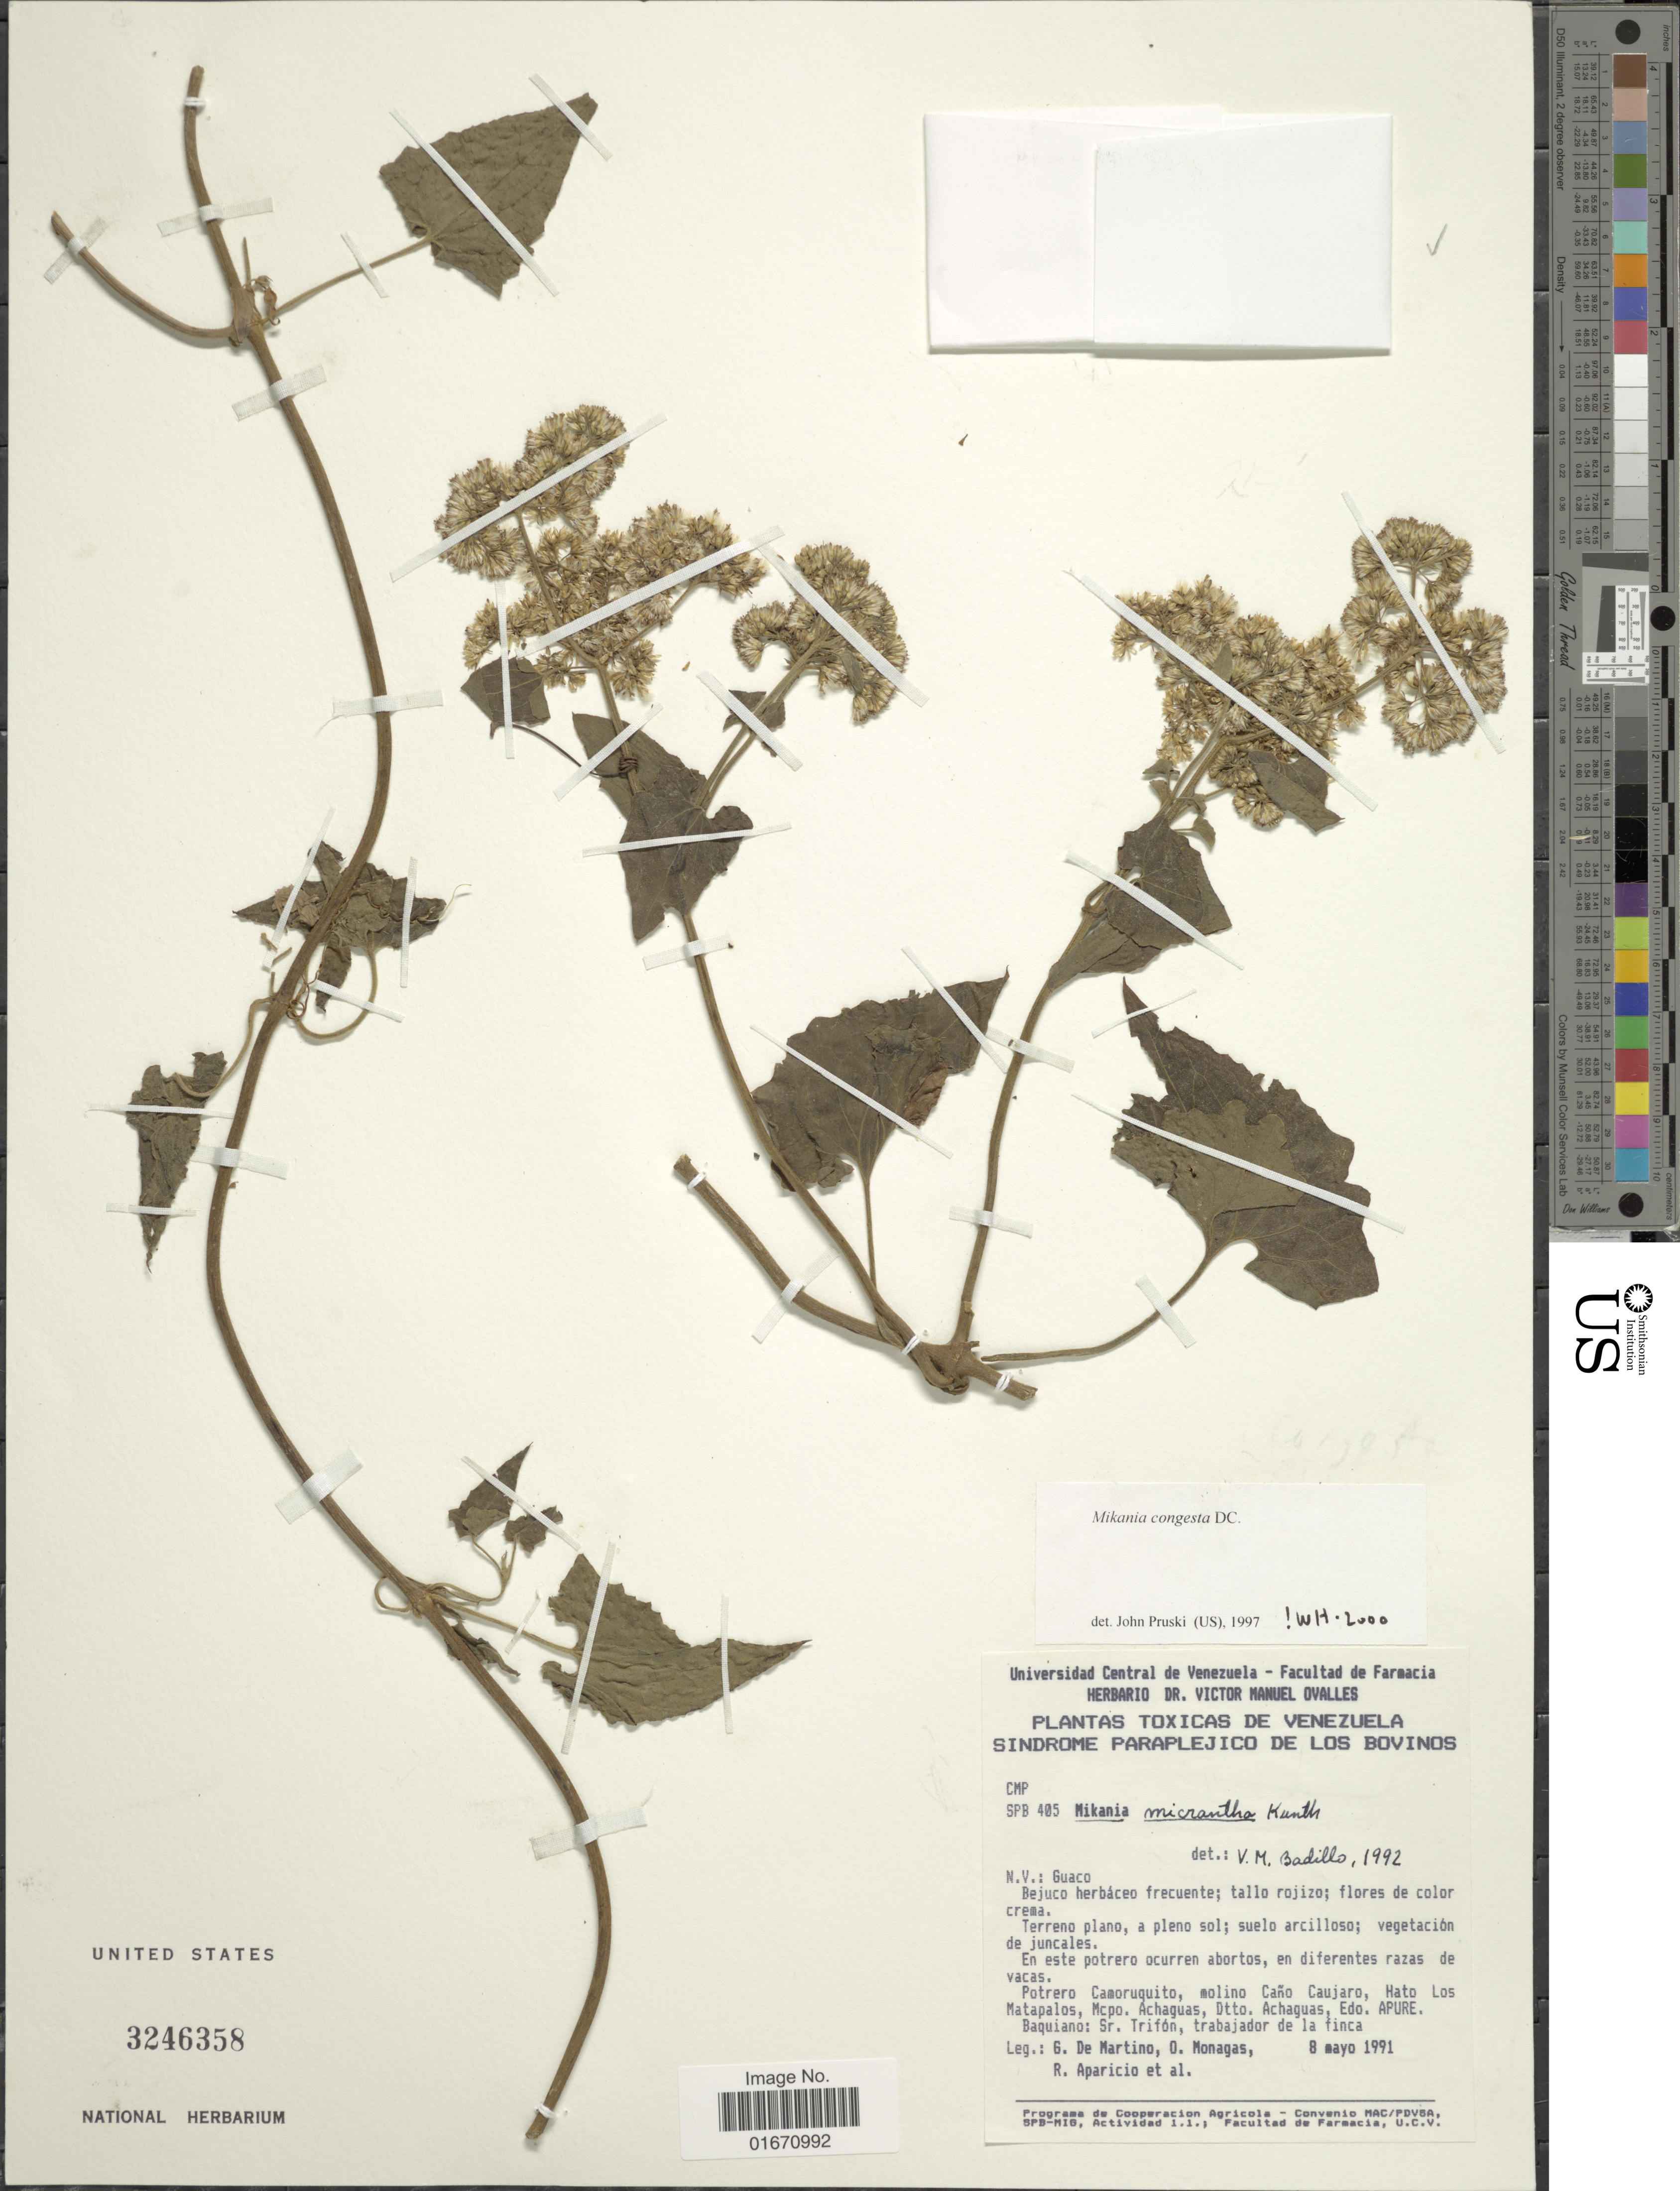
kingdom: Plantae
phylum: Tracheophyta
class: Magnoliopsida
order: Asterales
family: Asteraceae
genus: Mikania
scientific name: Mikania congesta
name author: DC.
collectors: G. De Martino, O. Monagas, R. Aparicio & et al.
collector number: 405?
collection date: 1991-05-08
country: Venezuela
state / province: Apure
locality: Potrero Camoruquito molino Cano Caujaro, Mato Los Matapalos, Mcpo. Achaguas, Baquiano Sr. Trifon, trabajador de la finca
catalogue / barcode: US 3246358